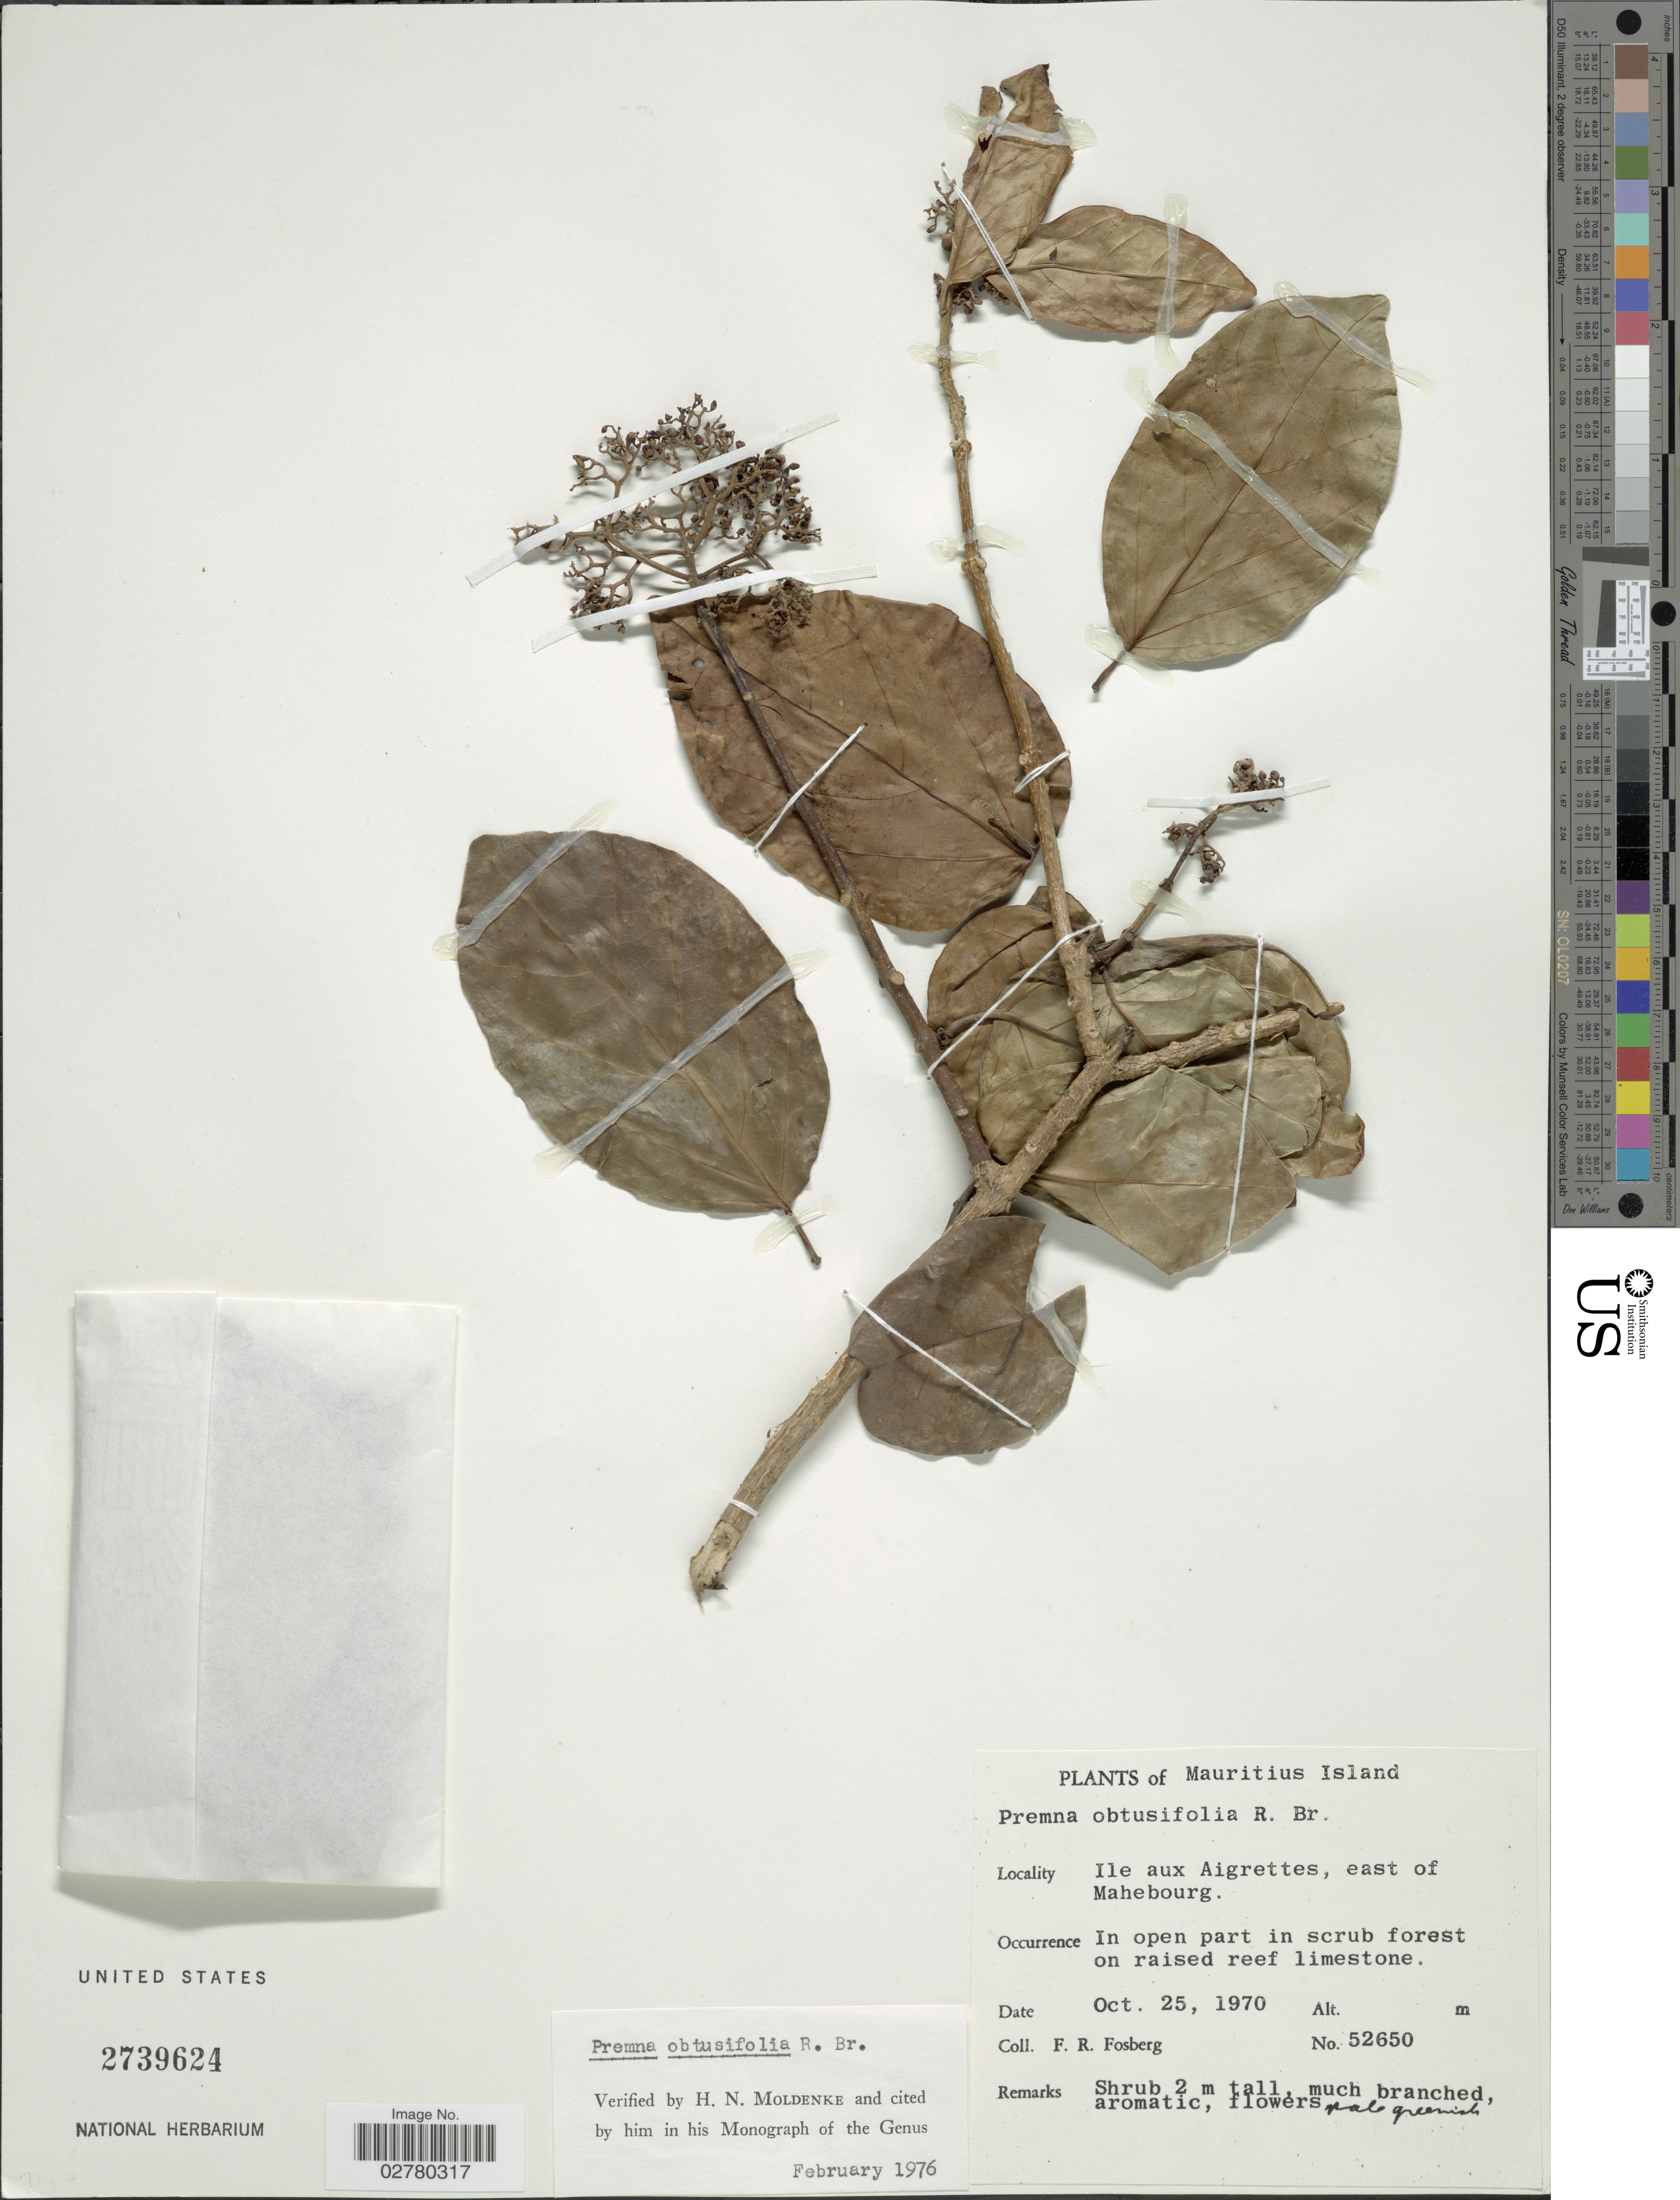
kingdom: Plantae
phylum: Tracheophyta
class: Magnoliopsida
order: Lamiales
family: Lamiaceae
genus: Premna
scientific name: Premna obtusifolia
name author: R. Br.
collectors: F. R. Fosberg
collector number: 52650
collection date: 1970-10-25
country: Mauritius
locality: Mauritius Island, Ile aux Aigrettes, east of Mahebourg.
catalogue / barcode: US 2739624